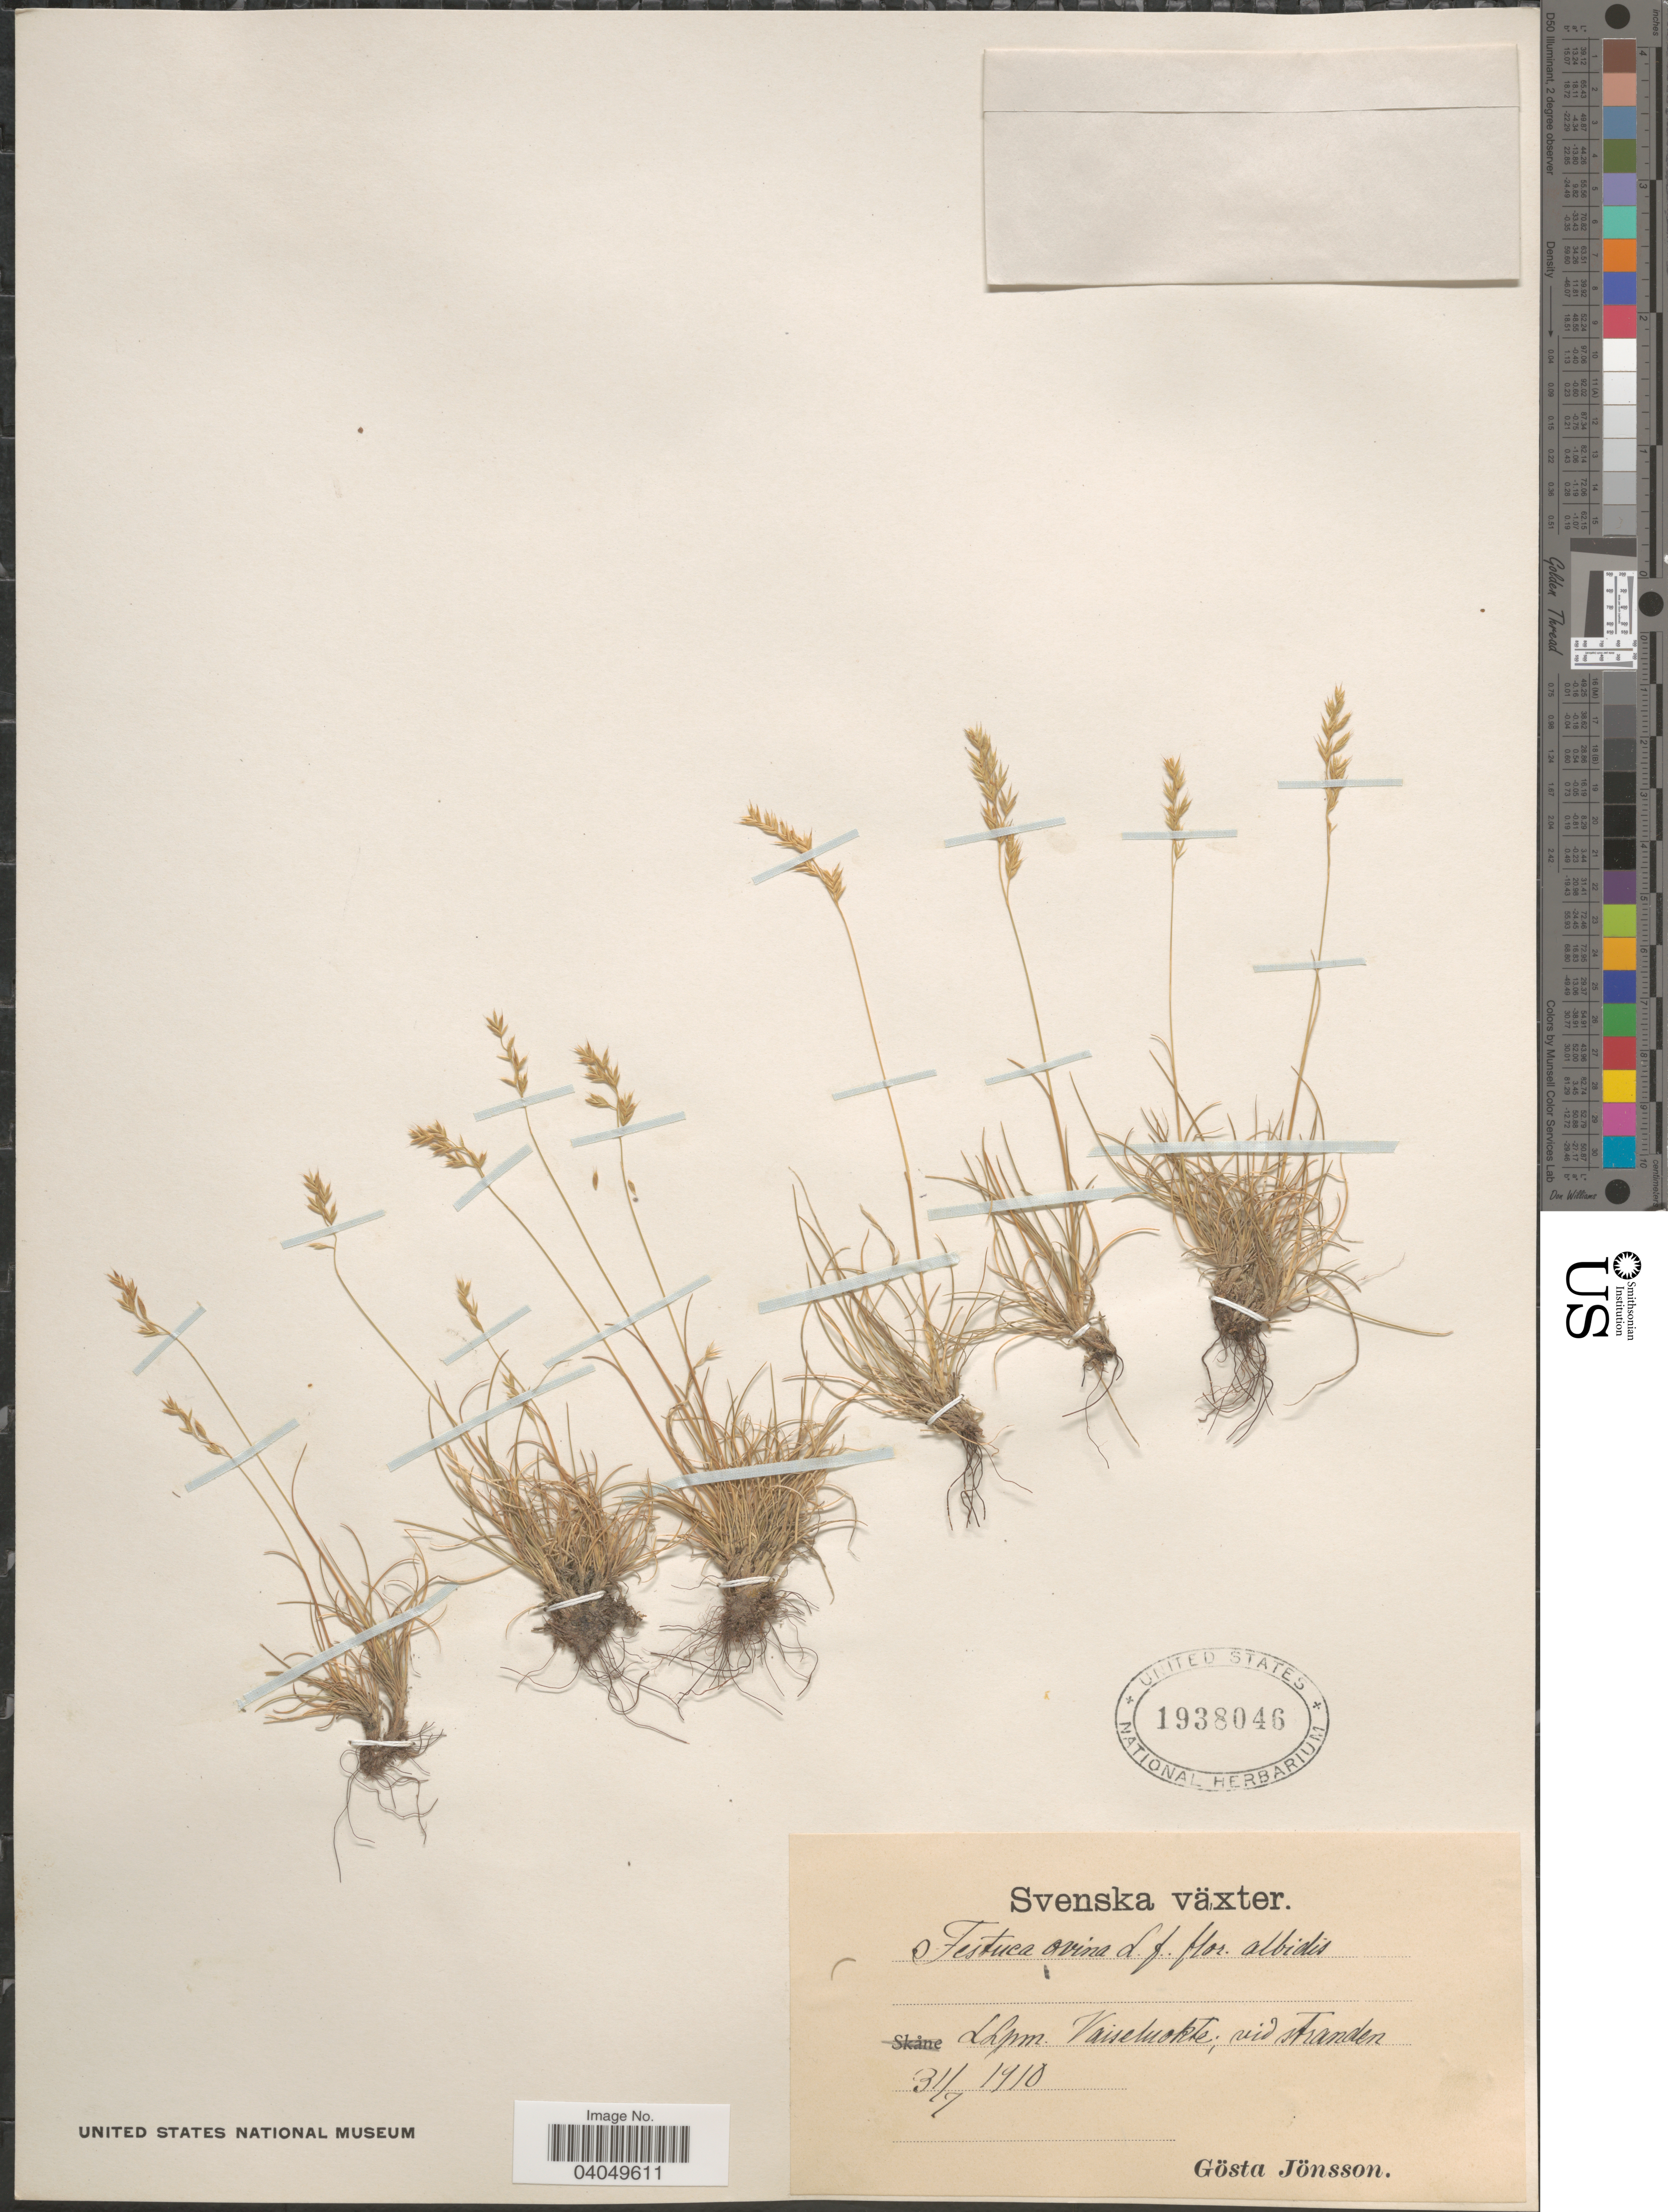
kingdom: Plantae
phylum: Tracheophyta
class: Liliopsida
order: Poales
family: Poaceae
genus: Festuca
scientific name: Festuca ovina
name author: L.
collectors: G. Jonsson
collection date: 1910-07-31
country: Sweden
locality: Svenska växter. L Lpm Vaisaluokte; vid stranden.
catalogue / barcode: US 1938046